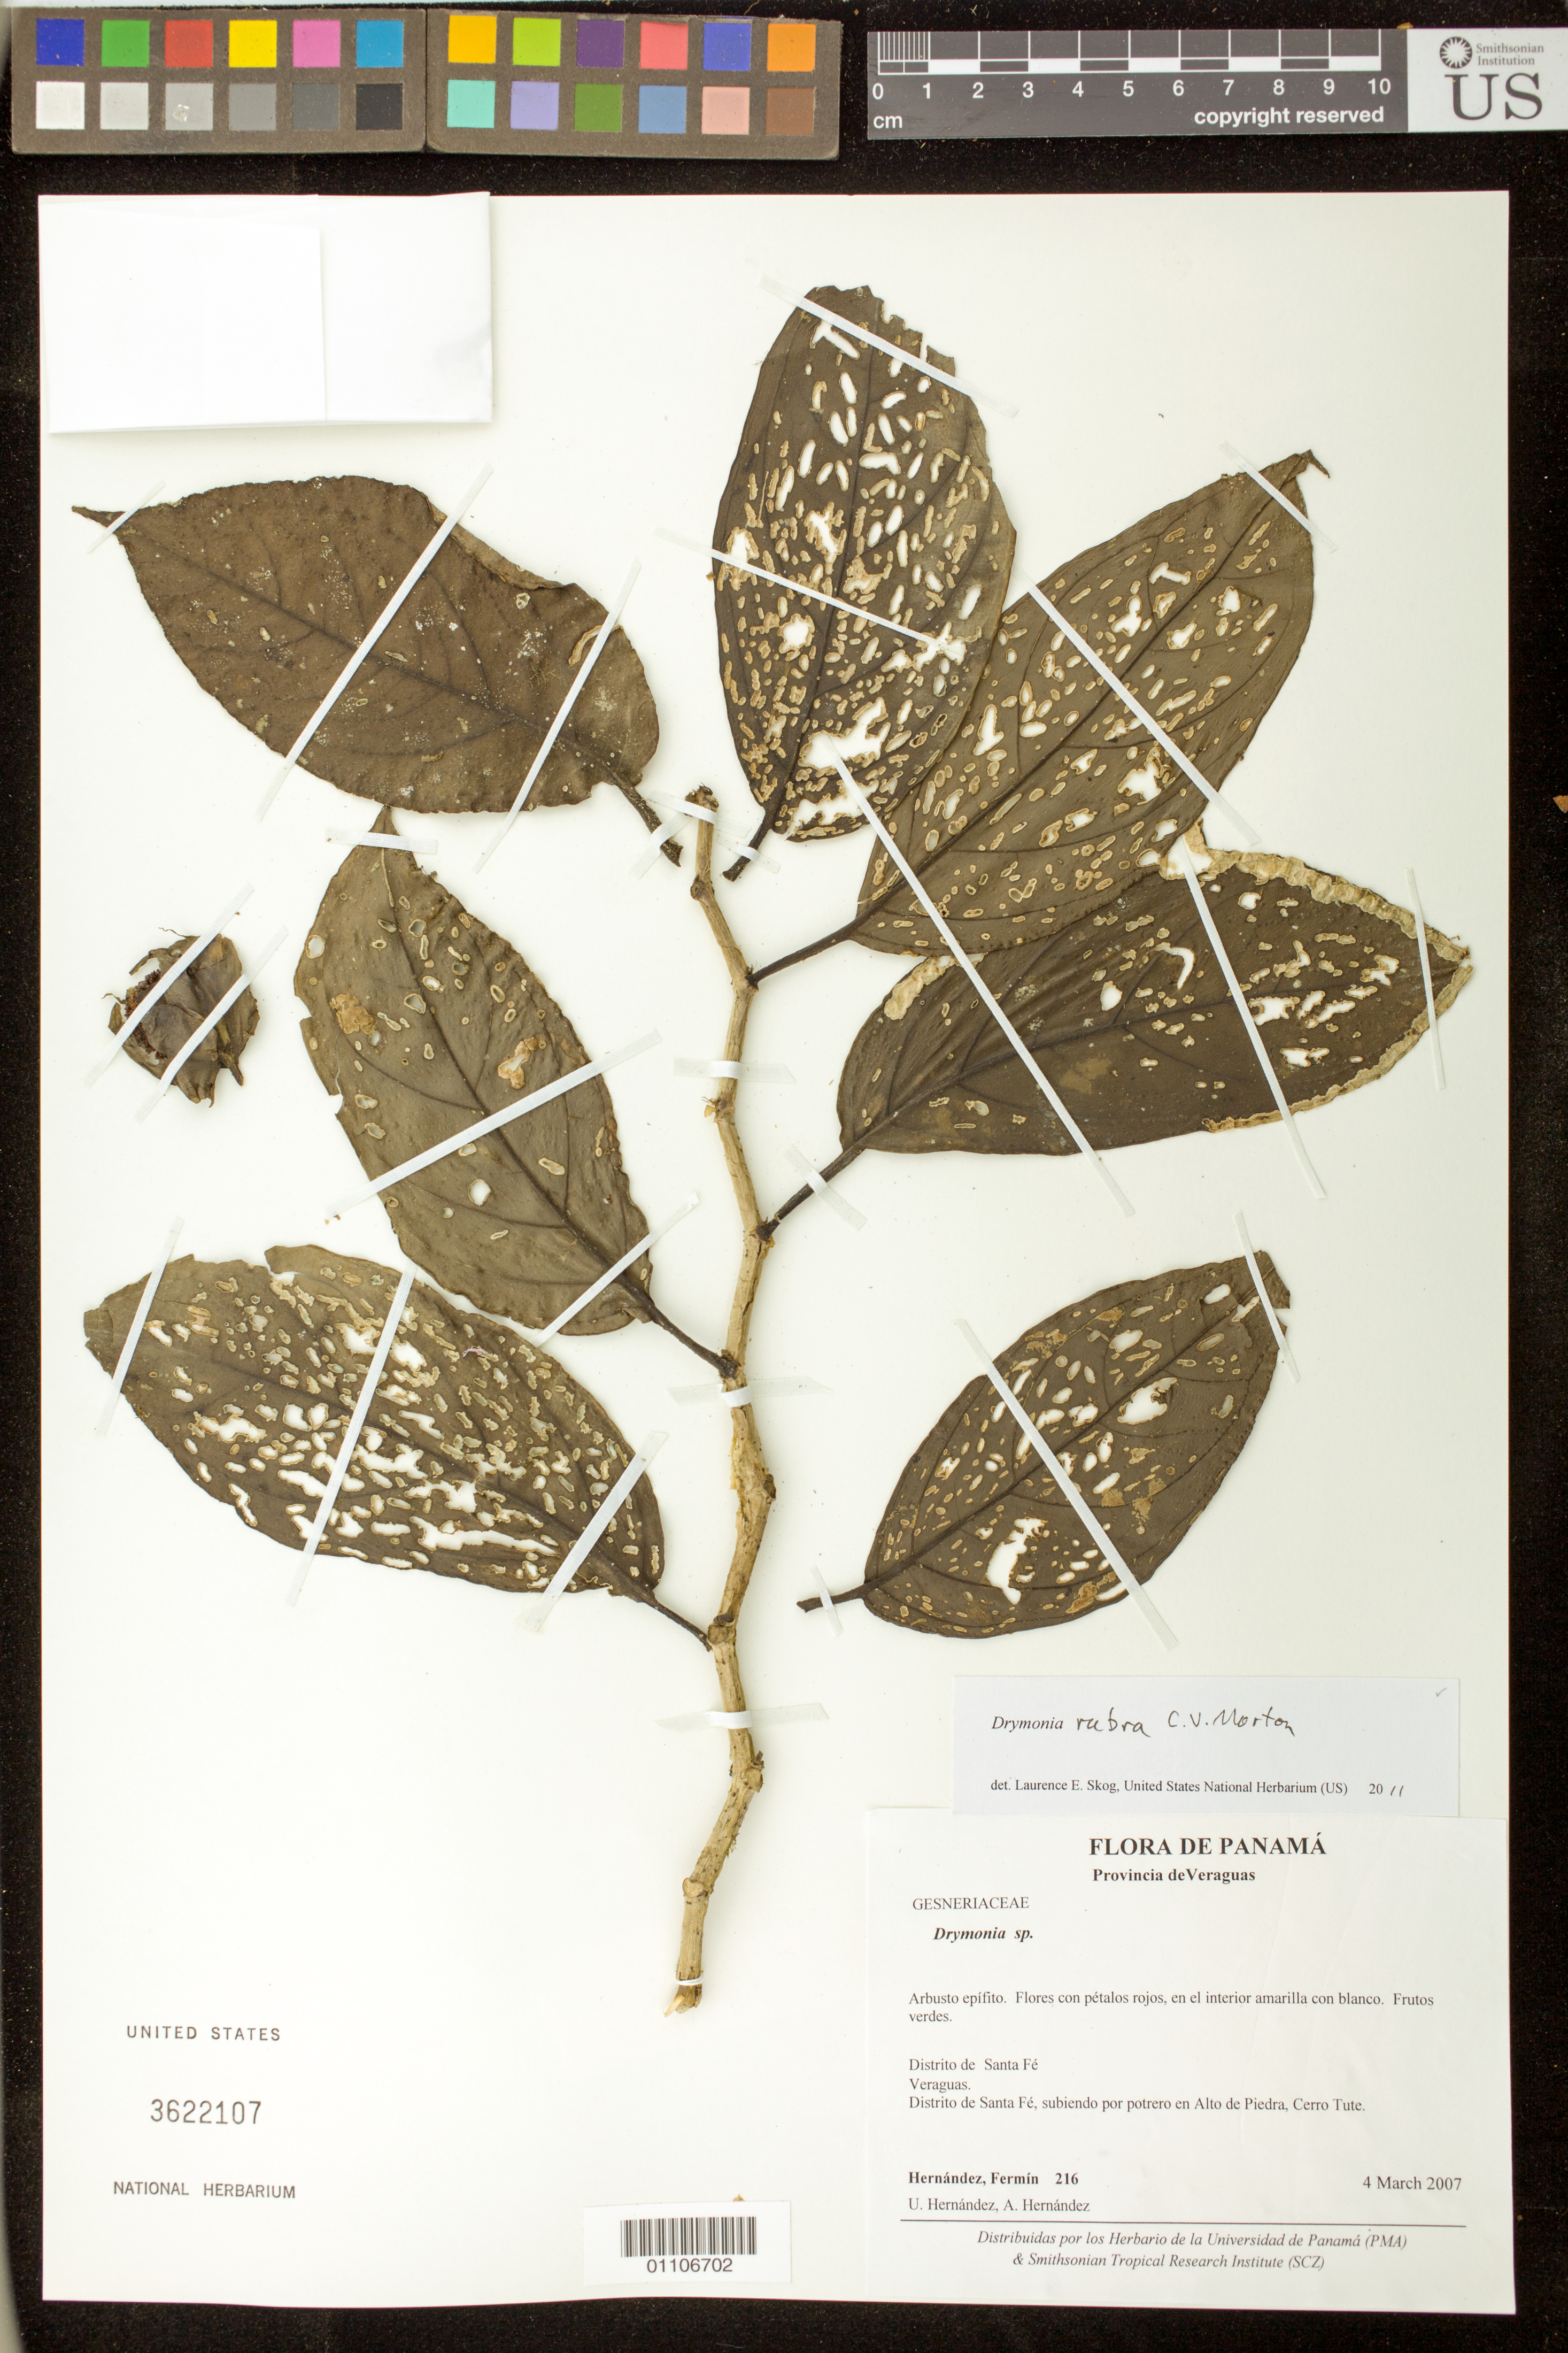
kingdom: Plantae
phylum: Tracheophyta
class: Magnoliopsida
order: Lamiales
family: Gesneriaceae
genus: Drymonia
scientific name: Drymonia rubra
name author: C.V. Morton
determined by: Skog, Laurence E.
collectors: F. Hernandez, U. Hernández & A. Hernandez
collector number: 216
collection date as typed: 4 Mar 2007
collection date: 2007-03-04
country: Panama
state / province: Veraguas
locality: Distrito de Santa Fe, subiendo por portero en Alto de Piedra, Cerro Tutue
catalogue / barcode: US 3622107